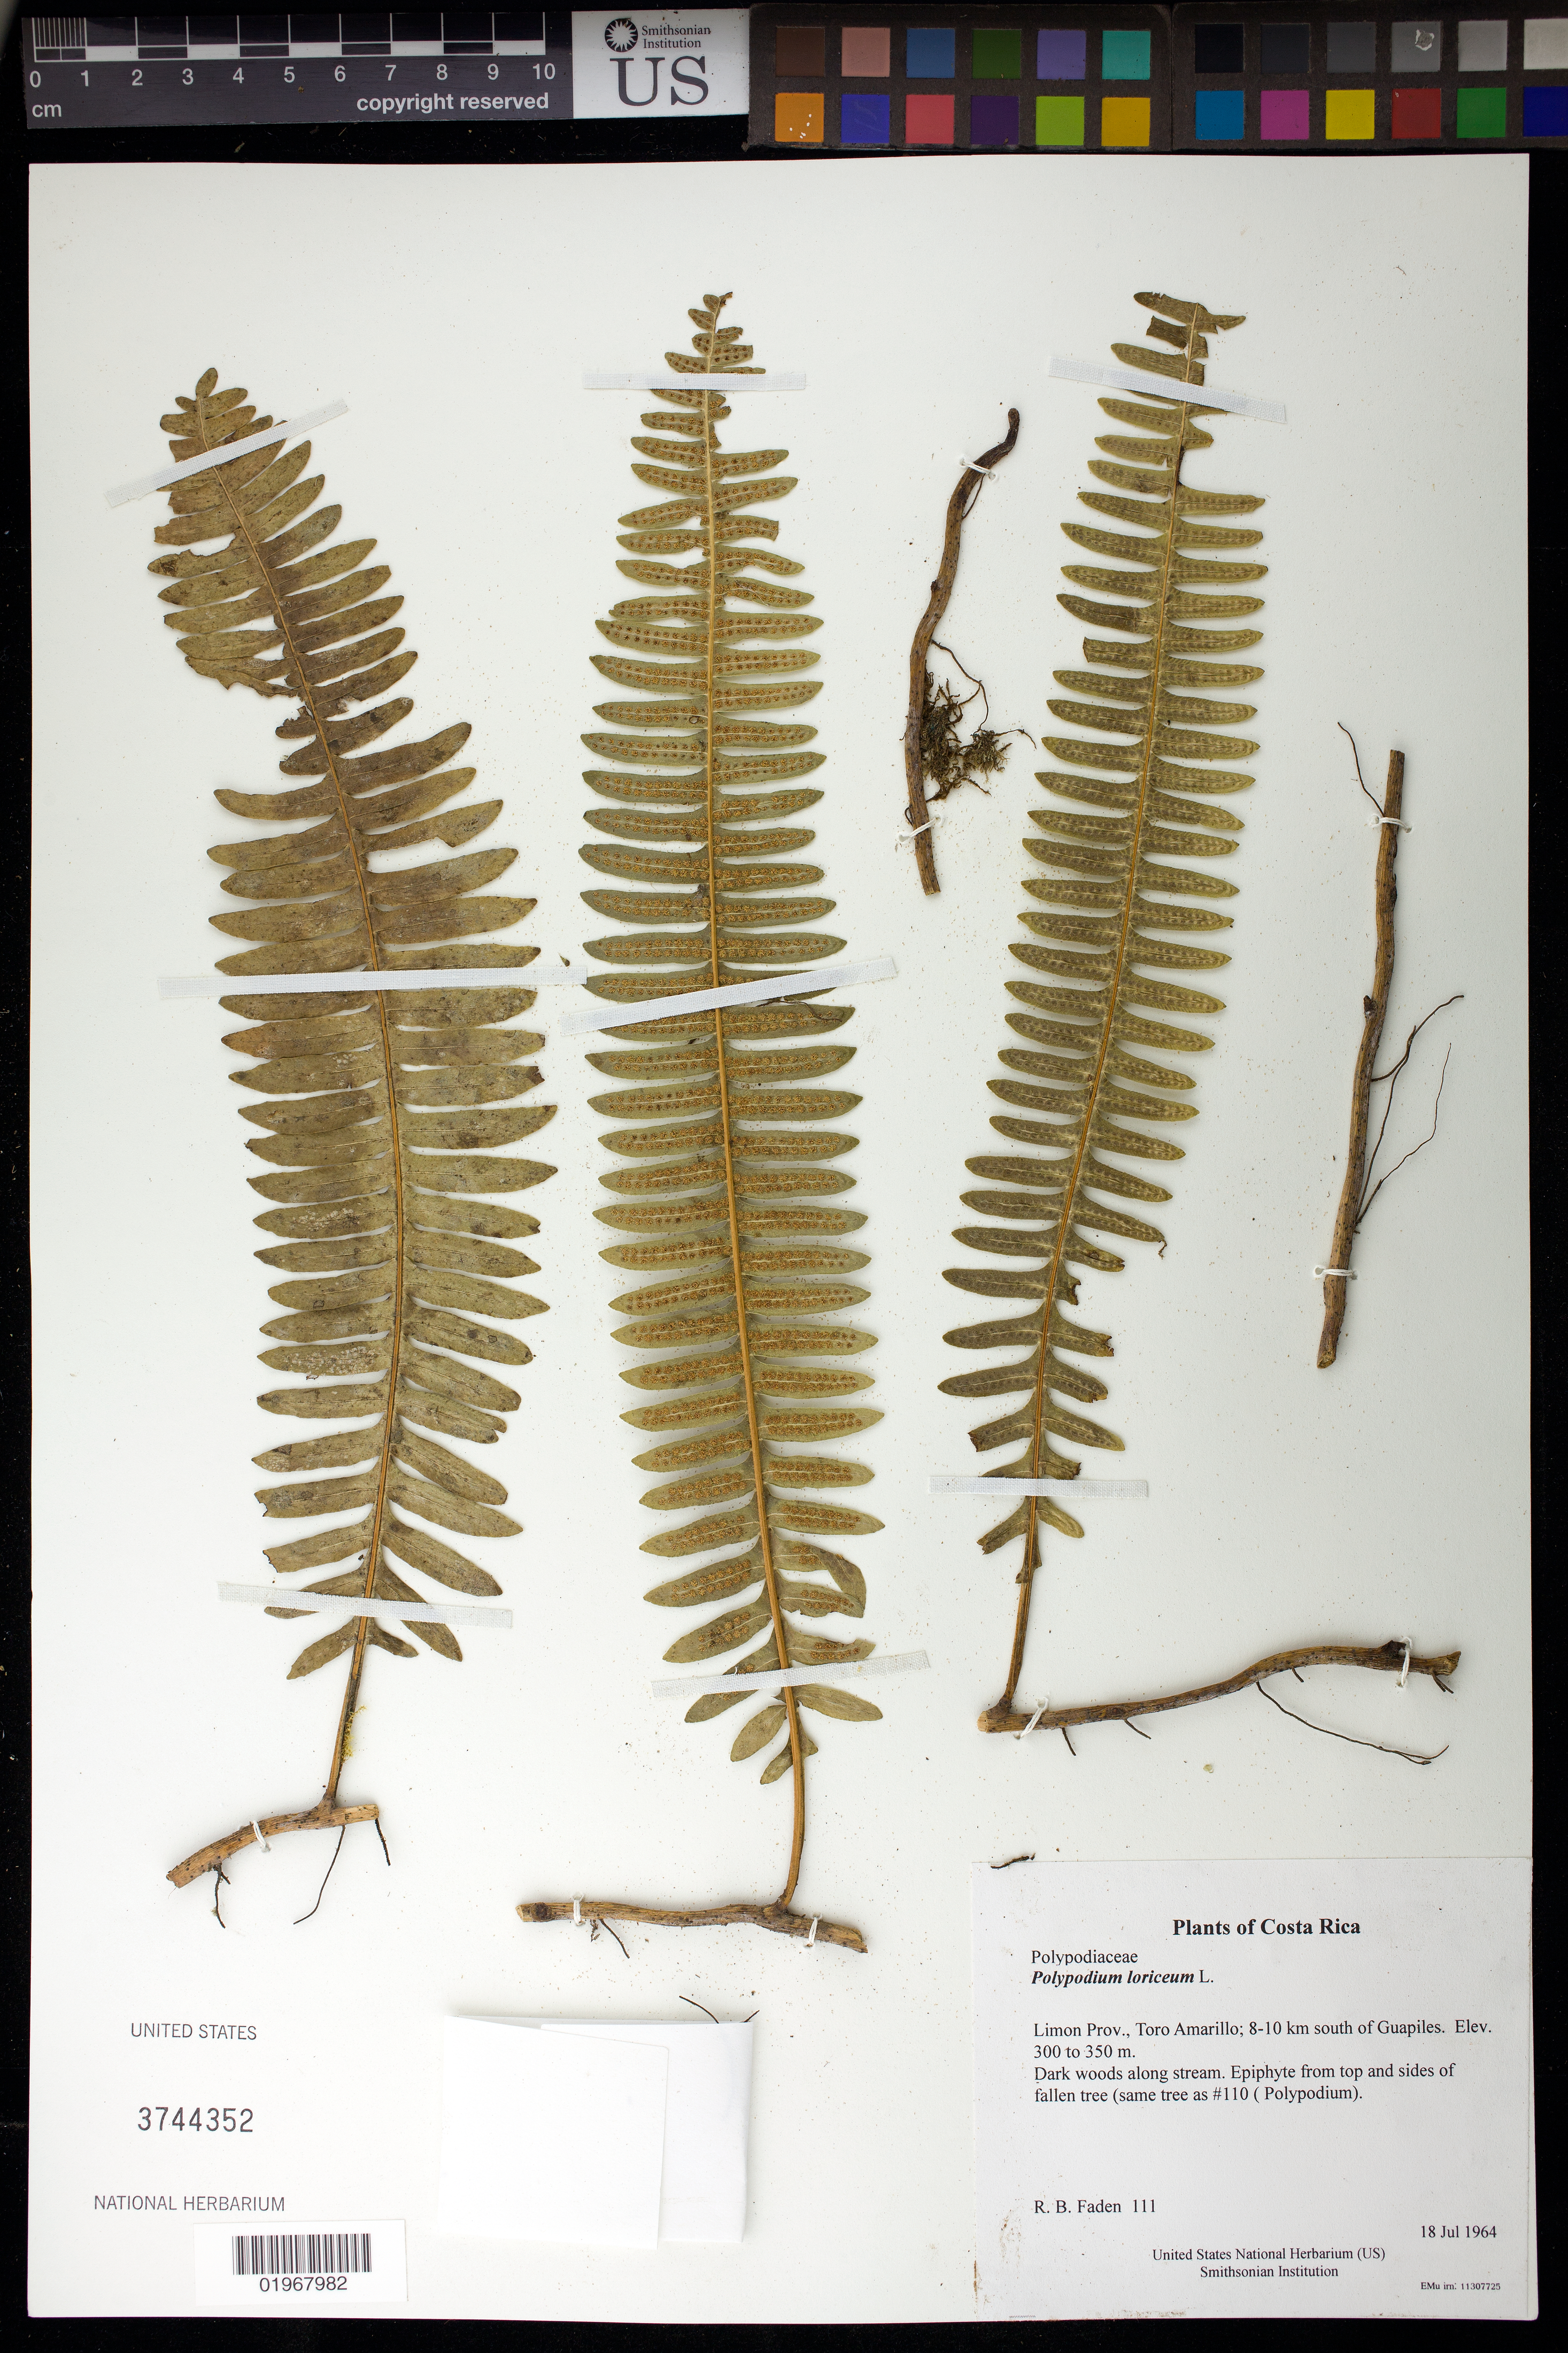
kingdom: Plantae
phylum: Tracheophyta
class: Polypodiopsida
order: Polypodiales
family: Polypodiaceae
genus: Polypodium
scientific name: Polypodium loriceum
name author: L.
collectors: R. B. Faden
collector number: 111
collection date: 1964-07-18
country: Costa Rica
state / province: Limon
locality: Toro Amarillo; 8-10 km south of Guapiles.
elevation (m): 300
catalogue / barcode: US 3744352